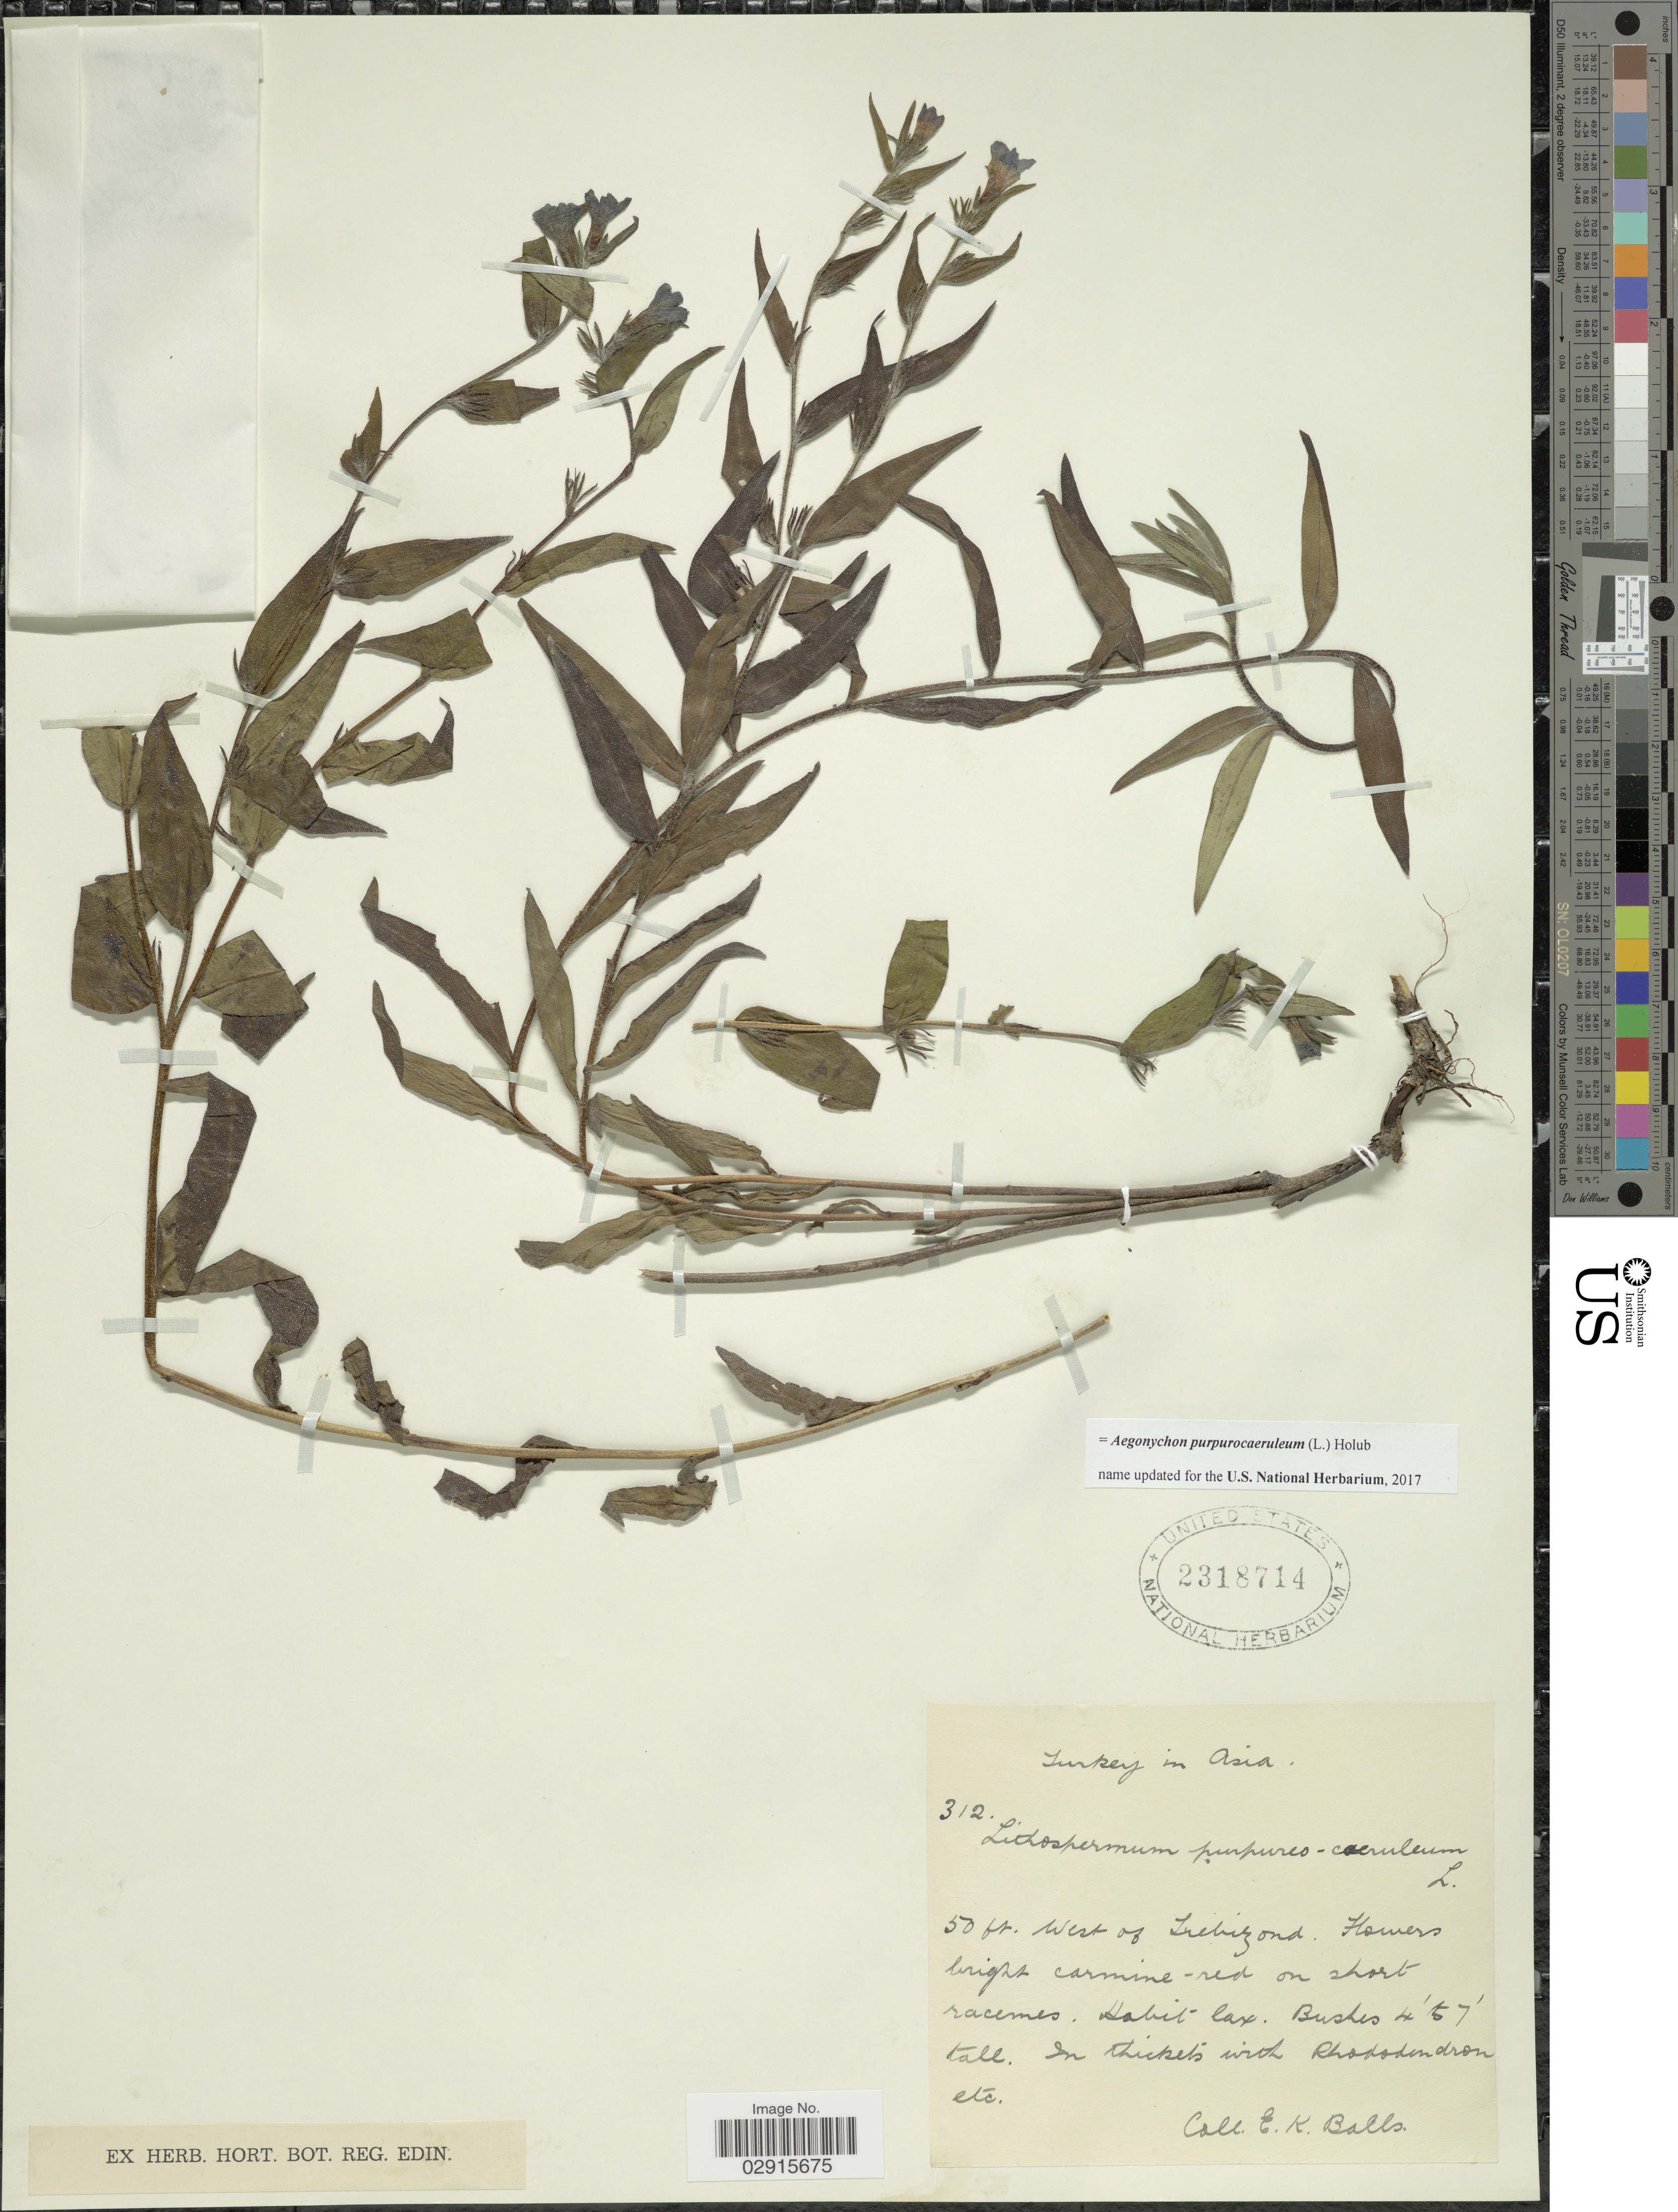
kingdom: Plantae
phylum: Tracheophyta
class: Magnoliopsida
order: Boraginales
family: Boraginaceae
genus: Aegonychon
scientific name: Aegonychon purpurocaeruleum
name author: (L.) Holub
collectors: E. K. Balls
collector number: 312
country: Turkey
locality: In Asia. West of Trebizond.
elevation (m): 15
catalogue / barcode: US 2318714